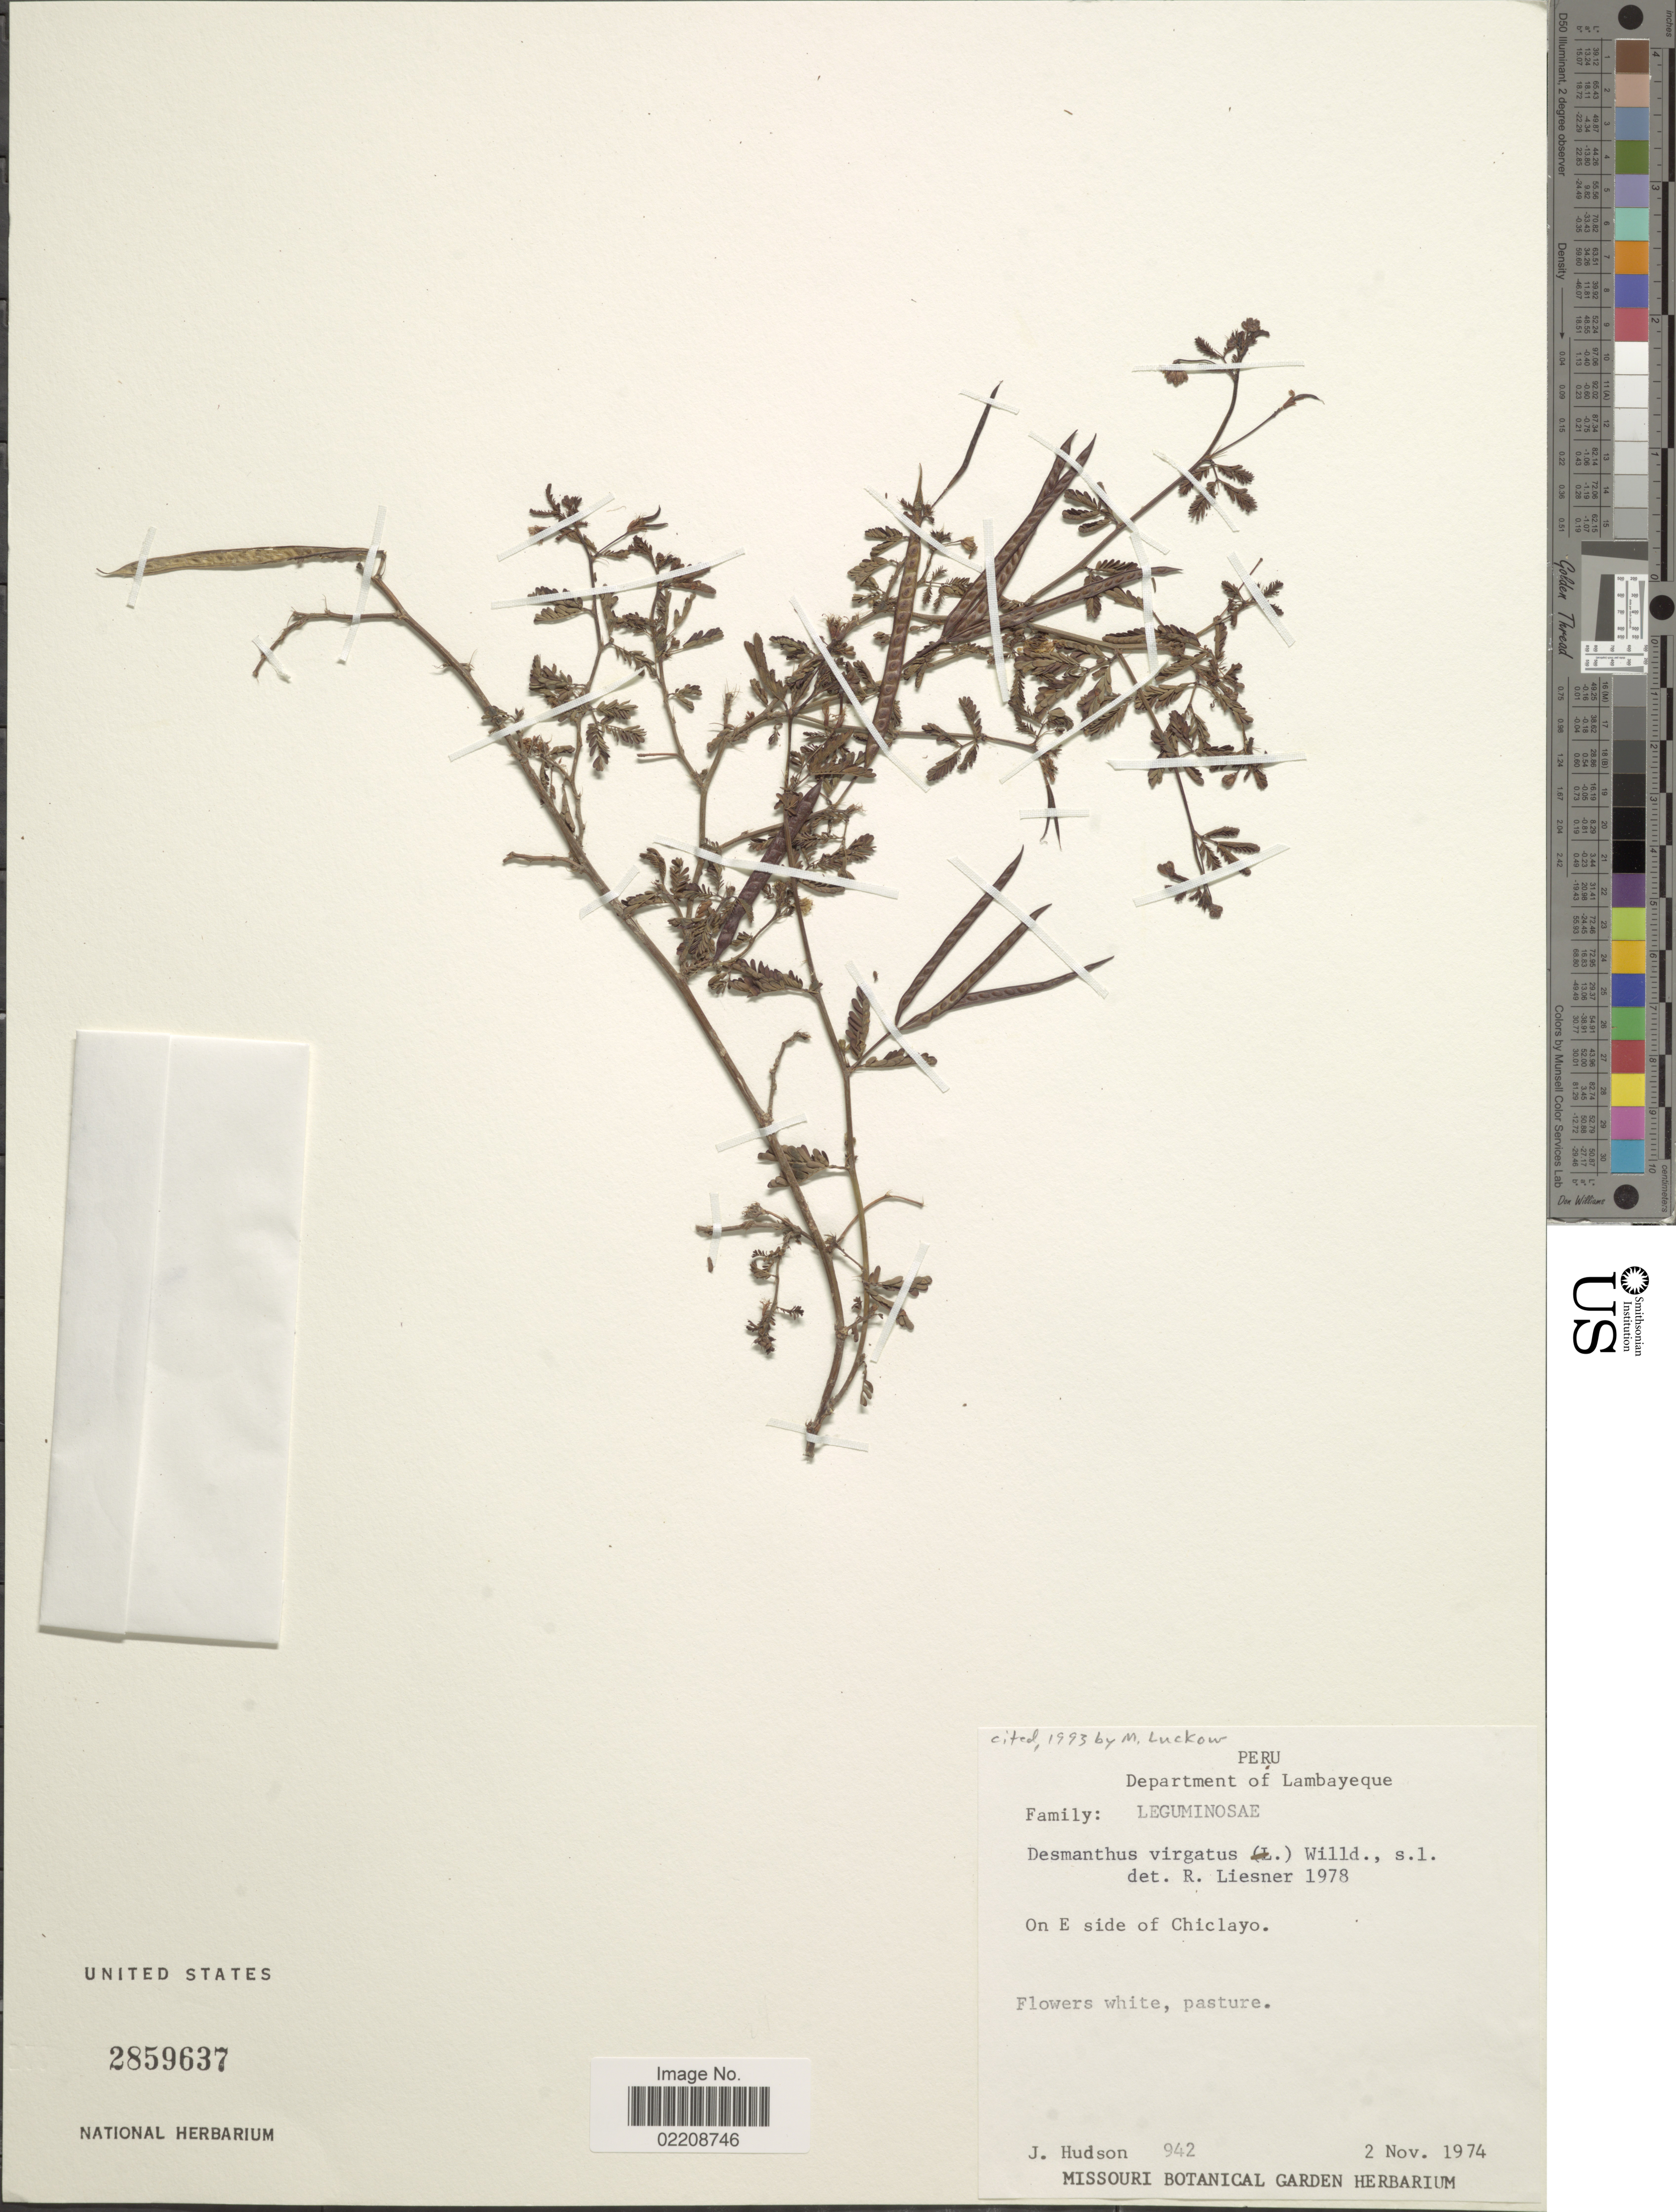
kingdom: Plantae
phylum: Tracheophyta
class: Magnoliopsida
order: Fabales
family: Fabaceae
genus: Desmanthus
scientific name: Desmanthus virgatus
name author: (L.) Willd.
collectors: J. Hudson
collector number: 942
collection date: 1974-11-02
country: Peru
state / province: Lambayeque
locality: E side of Chiclayo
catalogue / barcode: US 2859637